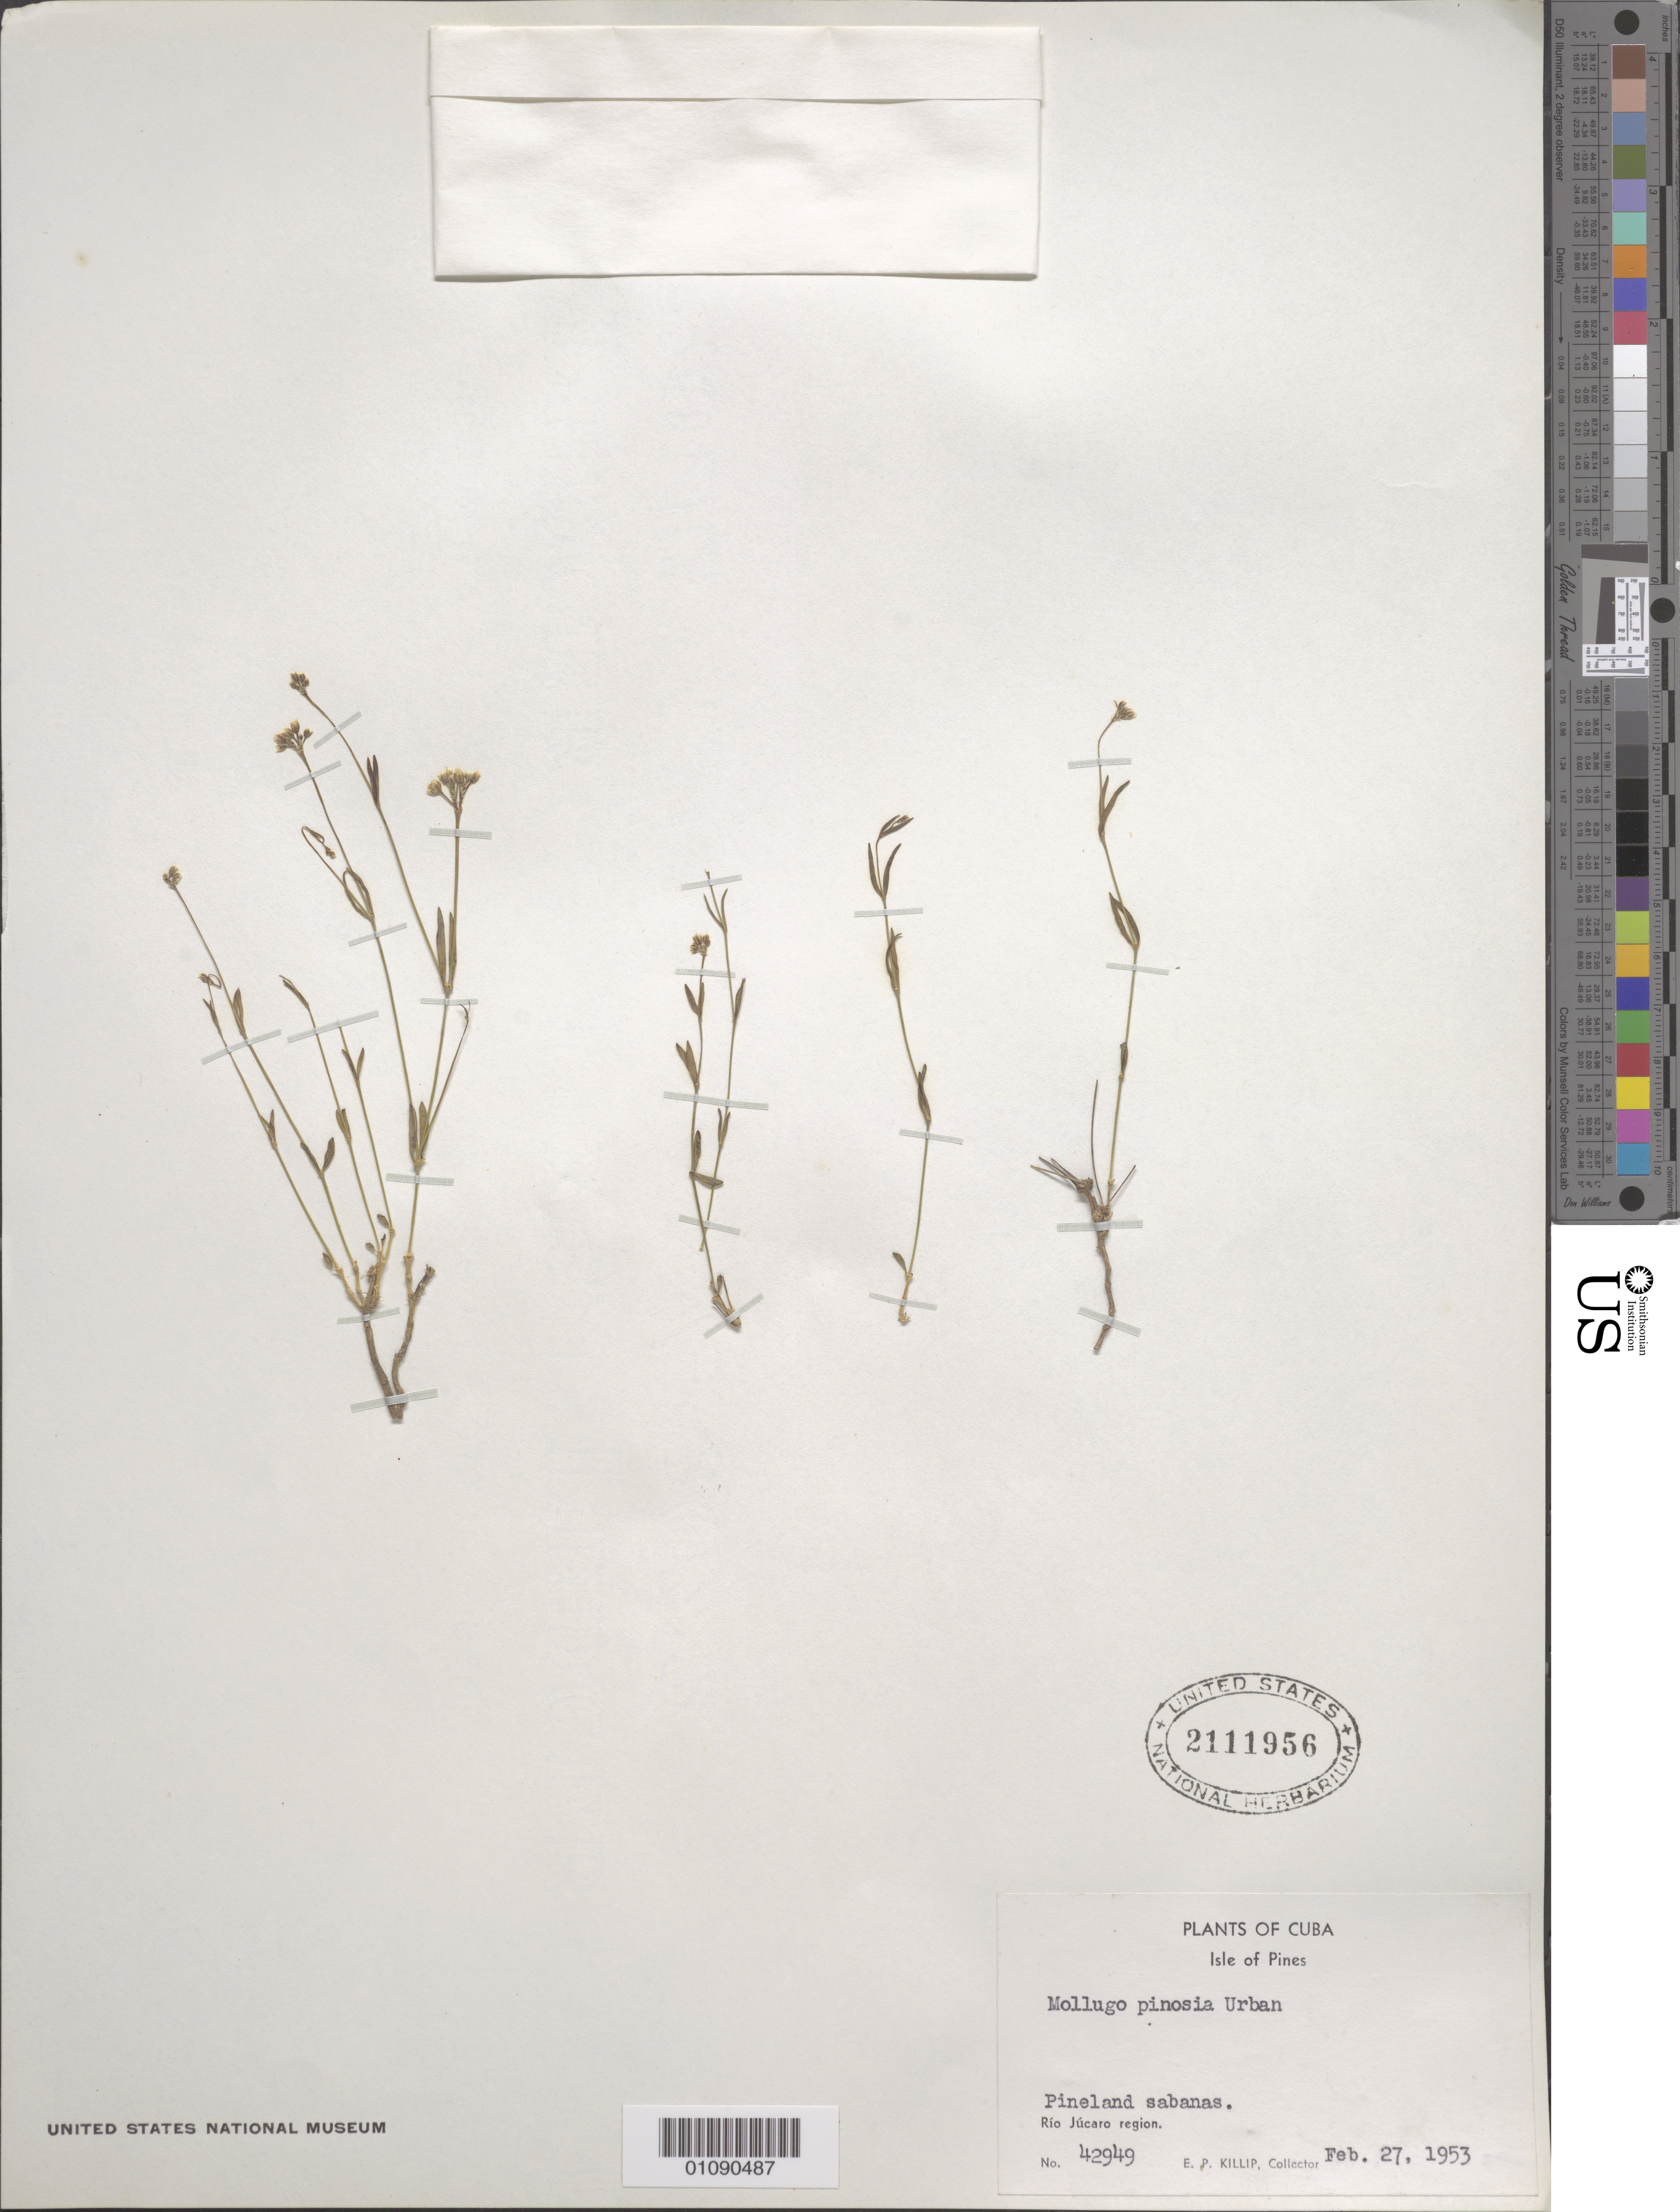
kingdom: Plantae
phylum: Tracheophyta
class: Magnoliopsida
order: Caryophyllales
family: Molluginaceae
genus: Mollugo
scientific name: Mollugo pinosia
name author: Urb.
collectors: E. P. Killip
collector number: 42949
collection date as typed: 27 Feb 1953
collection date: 1953-02-27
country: Cuba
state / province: Isla de La Juventud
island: Isla de la Juventud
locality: Isle of Pines, Rio Jucaro region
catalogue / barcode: US 2111956